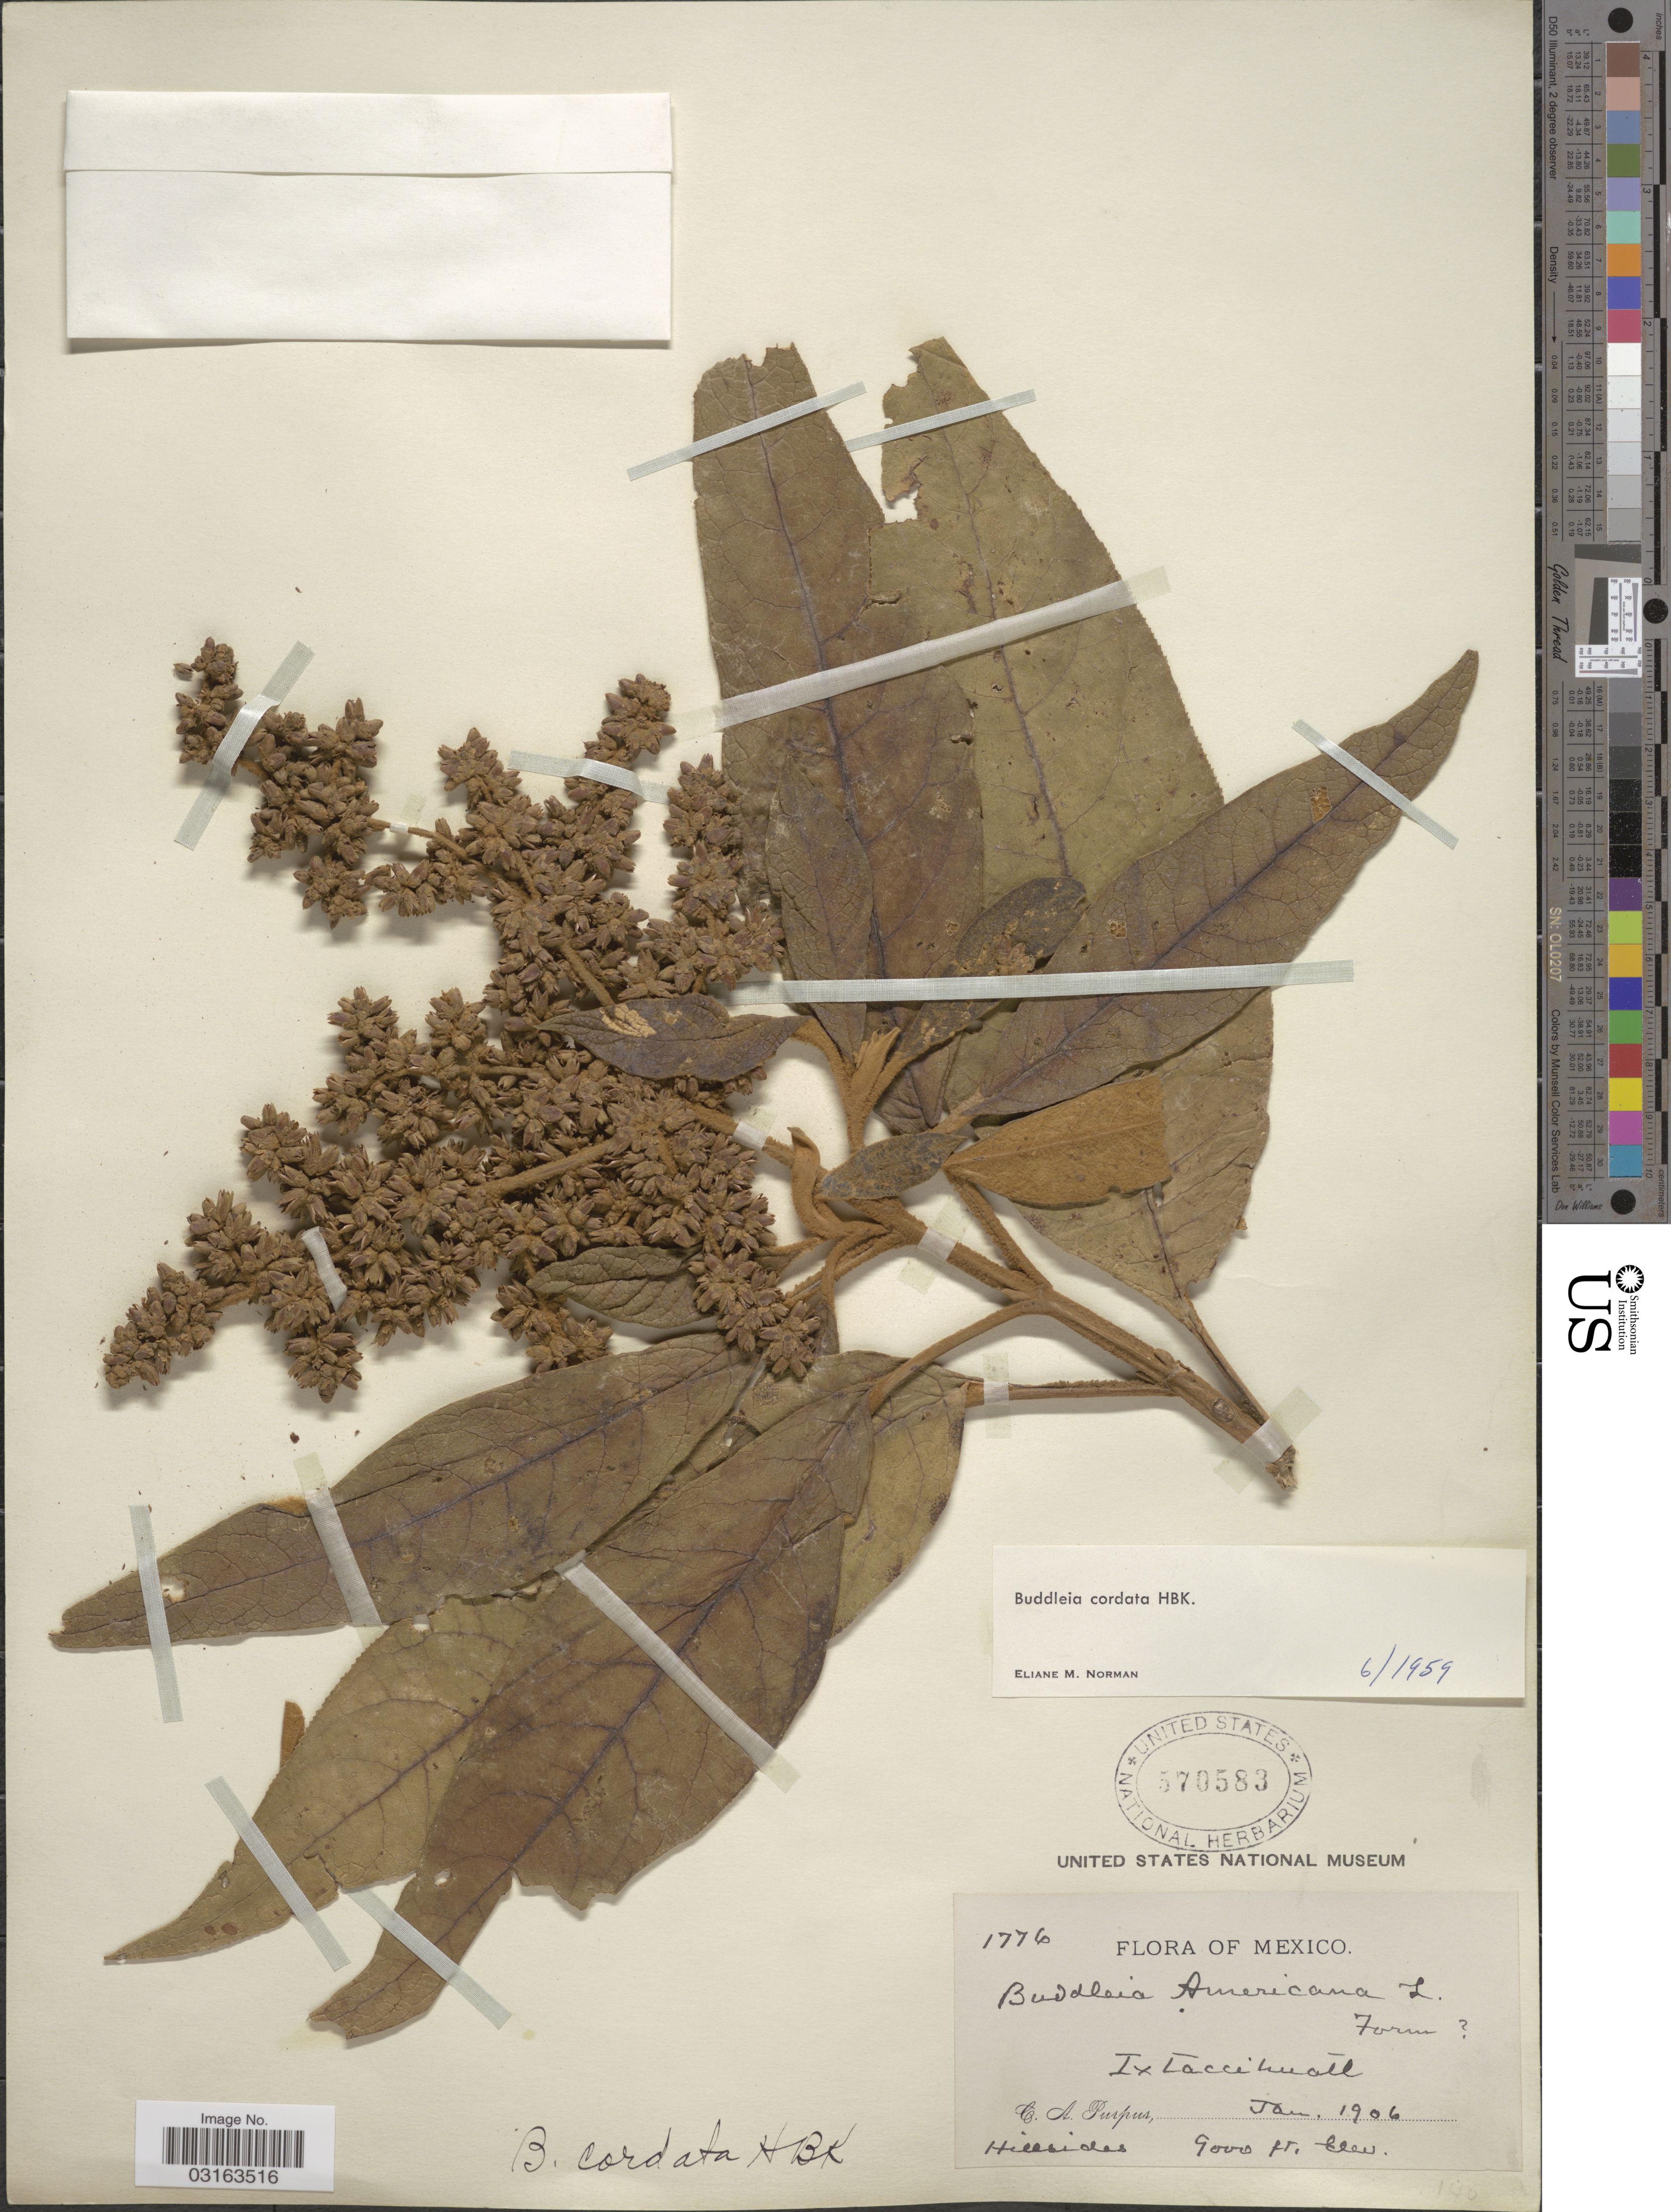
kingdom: Plantae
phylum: Tracheophyta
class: Magnoliopsida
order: Lamiales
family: Scrophulariaceae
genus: Buddleja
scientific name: Buddleja cordata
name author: Kunth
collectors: C. A. Purpus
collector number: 1776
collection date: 1906-01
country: Mexico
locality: Ixtaccihuatl.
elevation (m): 2743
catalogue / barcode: US 570583